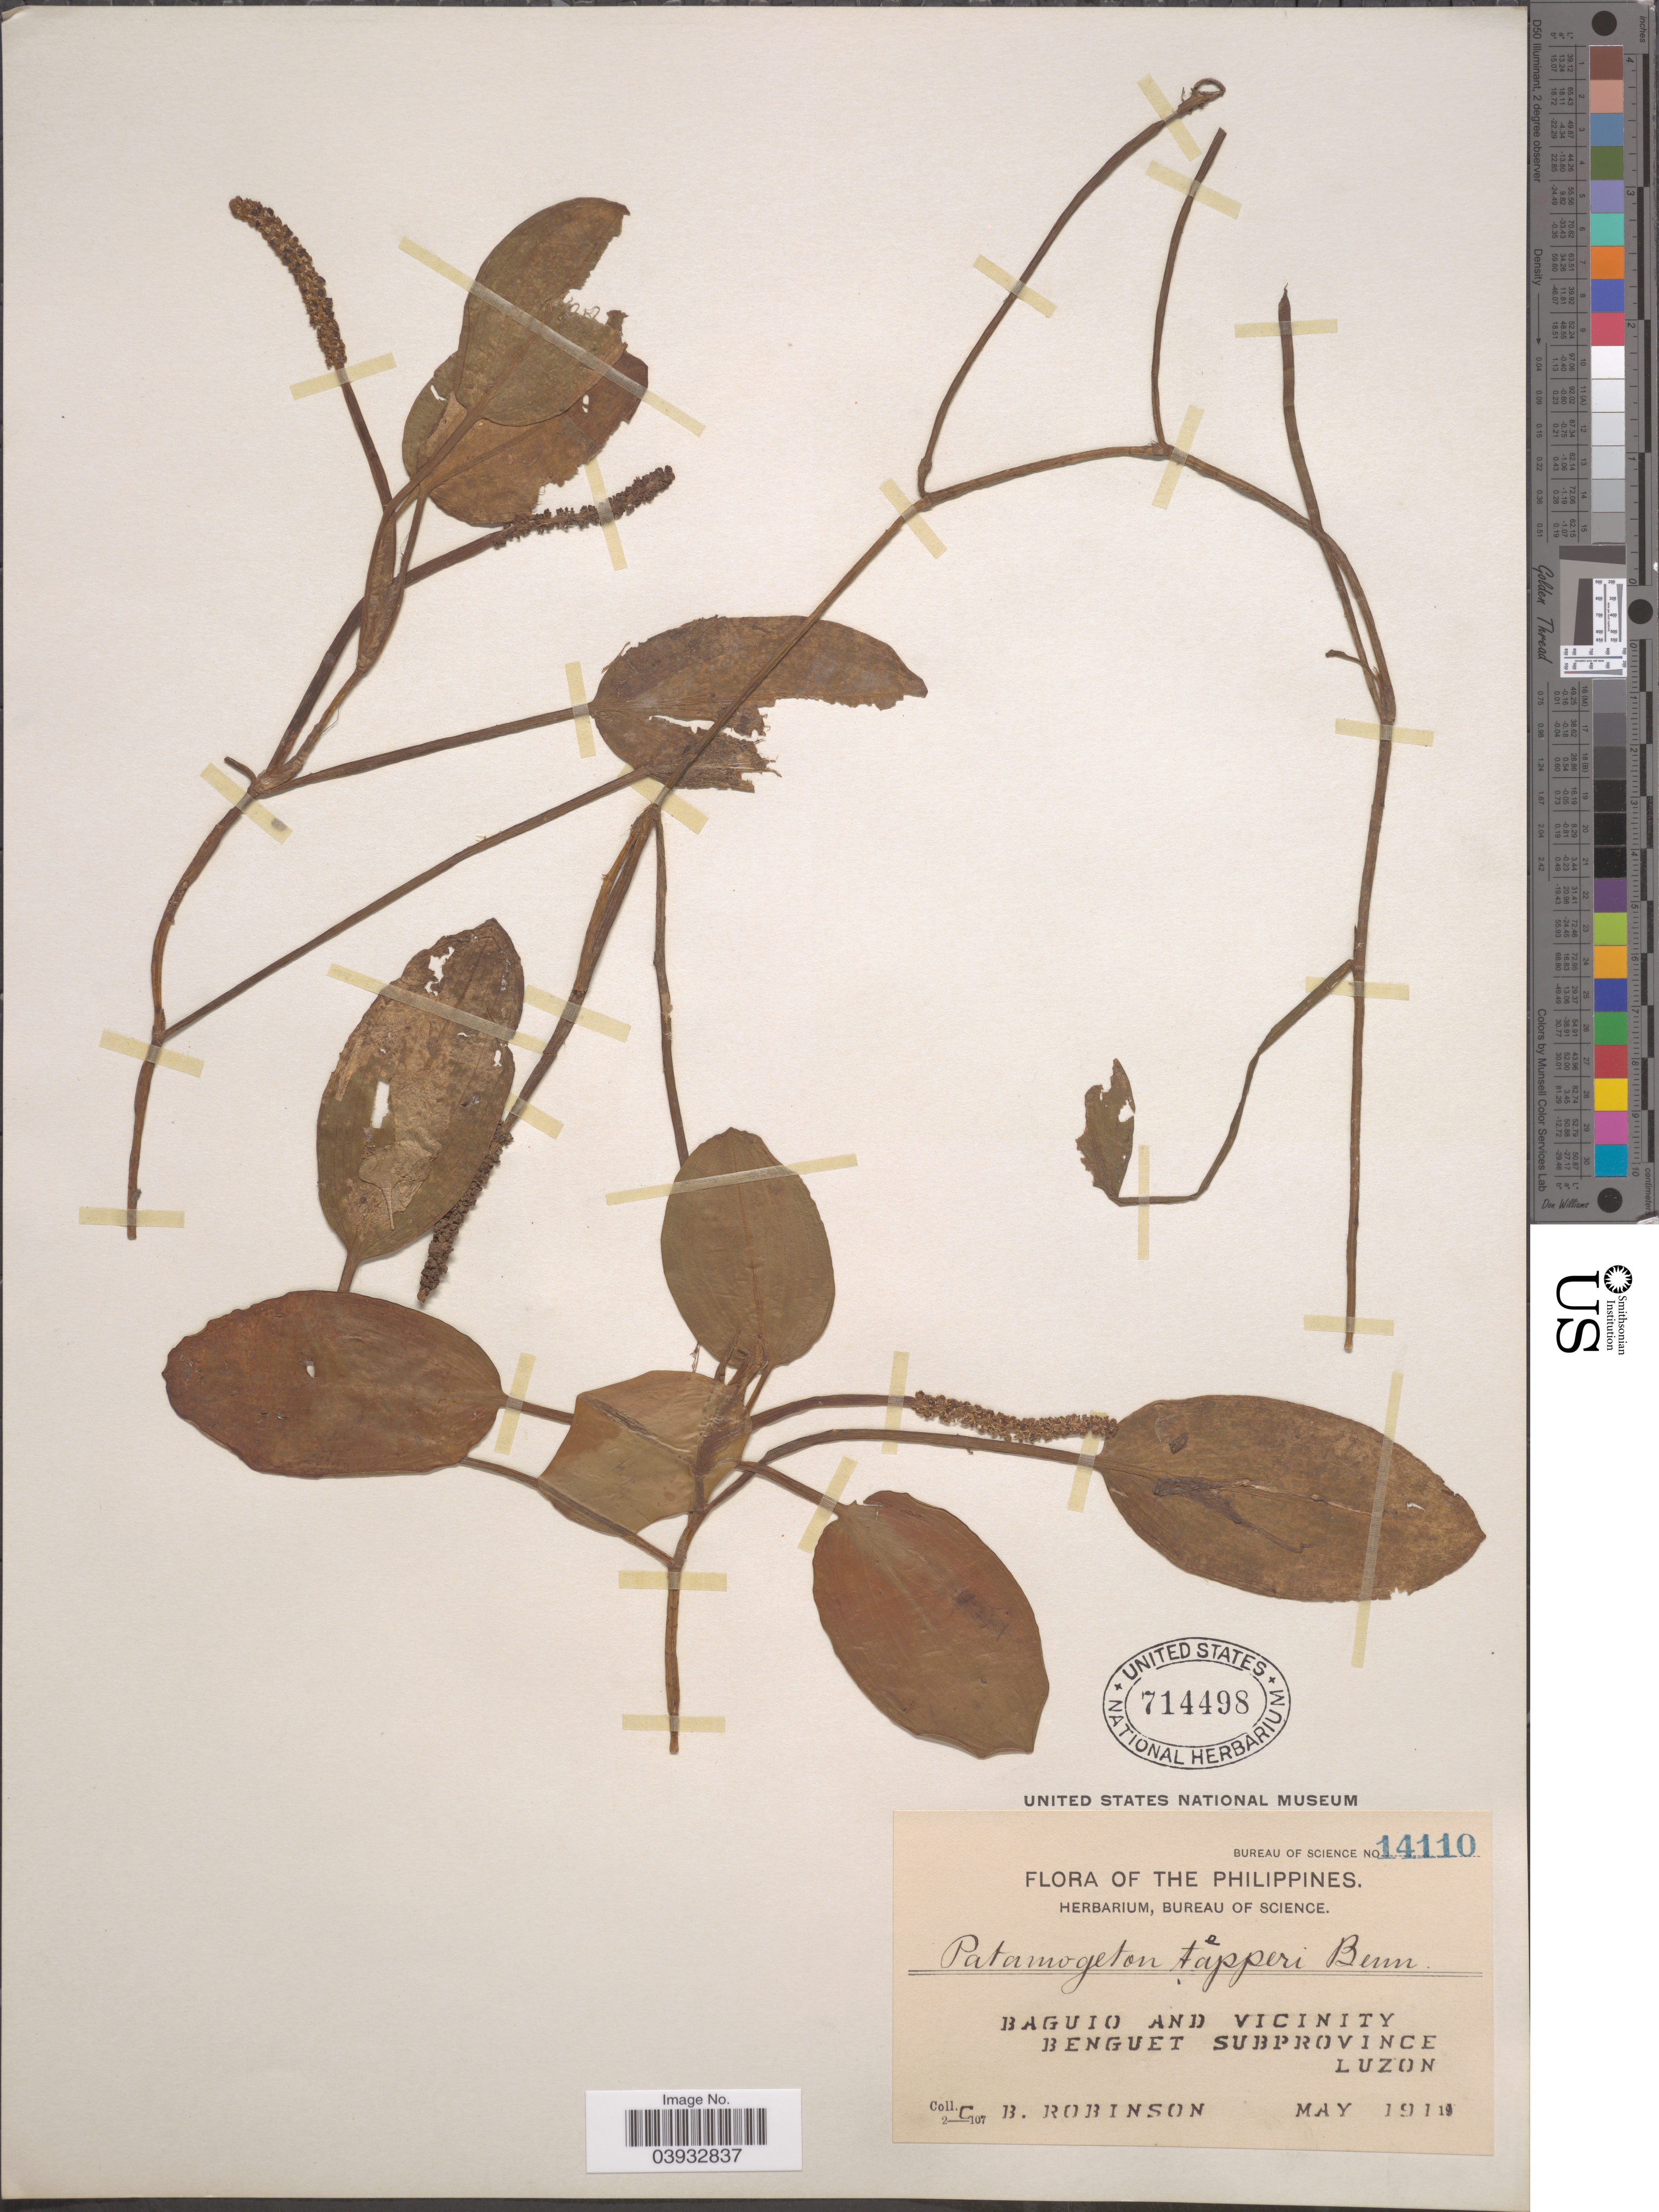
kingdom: Plantae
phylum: Tracheophyta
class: Liliopsida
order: Alismatales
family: Potamogetonaceae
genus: Potamogeton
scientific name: Potamogeton tepperi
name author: A. Benn.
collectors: C. Robinson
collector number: Bureau of Science 14110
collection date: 1911-05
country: Philippines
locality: Baguio and Vicinity. Benguet Subprovince, Luzon.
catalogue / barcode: US 714498